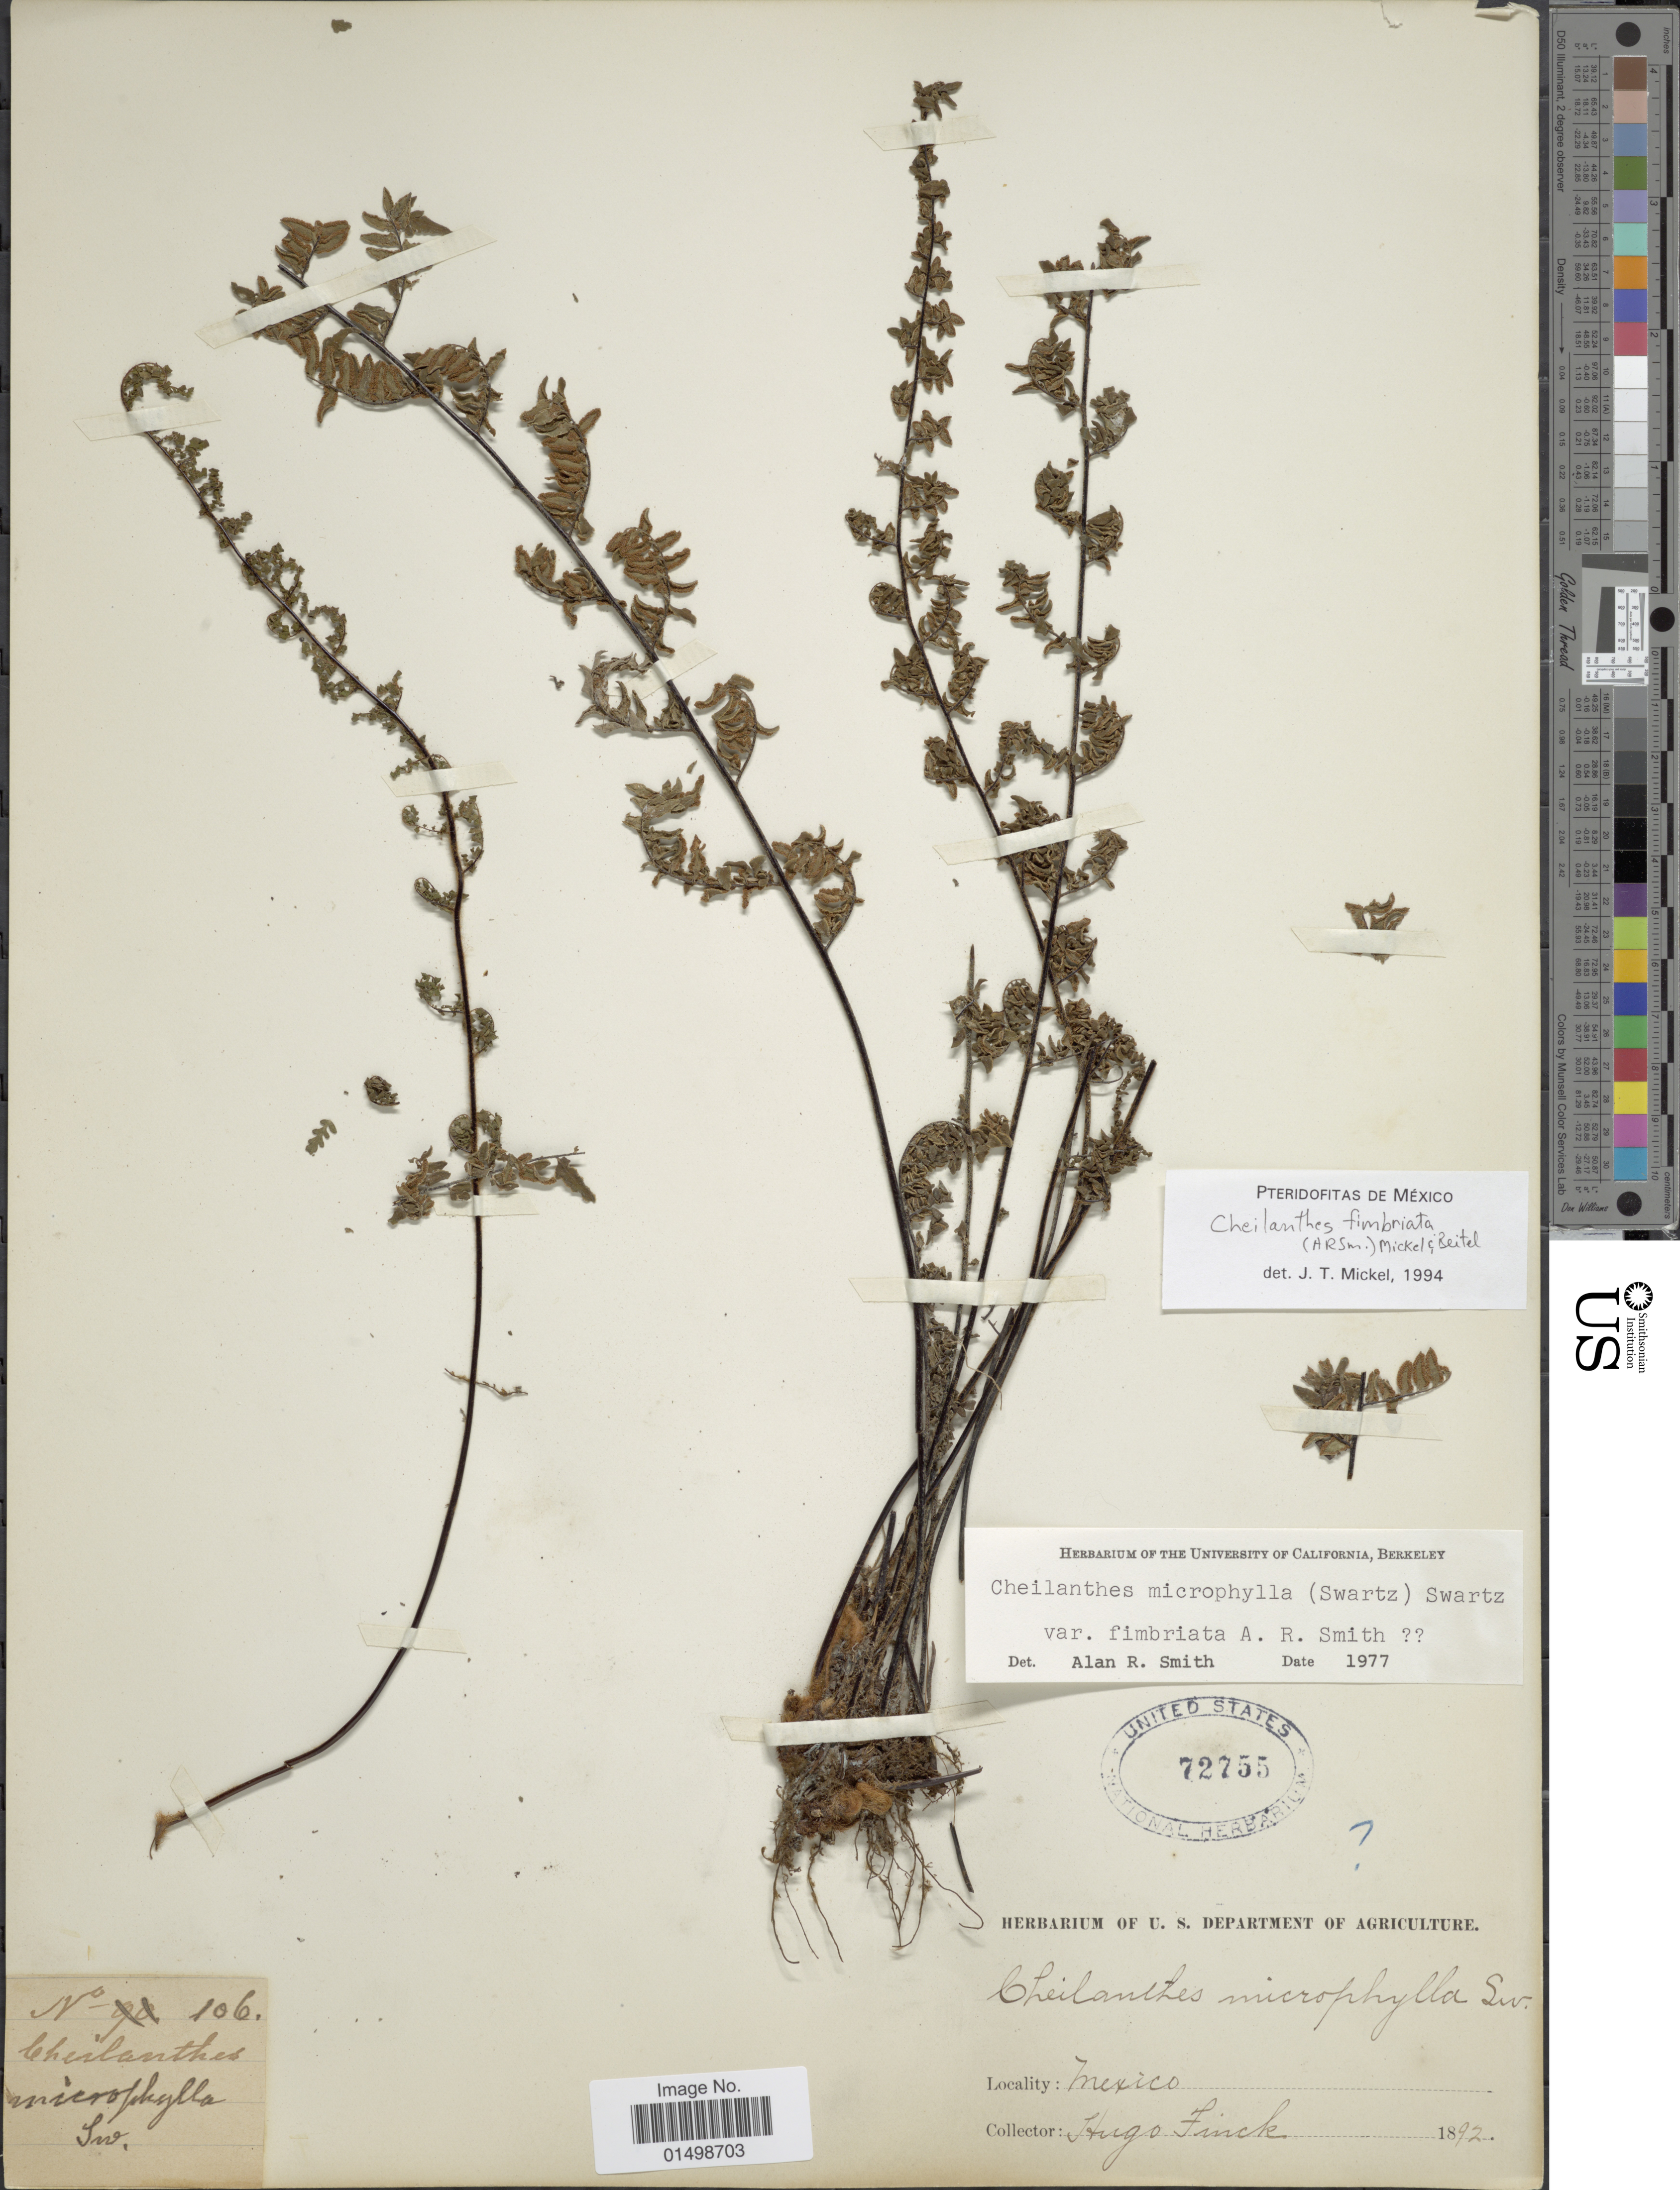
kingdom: Plantae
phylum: Tracheophyta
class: Polypodiopsida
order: Polypodiales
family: Pteridaceae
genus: Cheilanthes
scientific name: Cheilanthes fimbriata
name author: (A.R. Sm.) Mickel & Beitel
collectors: H. Finck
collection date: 1892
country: Mexico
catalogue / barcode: US 72755